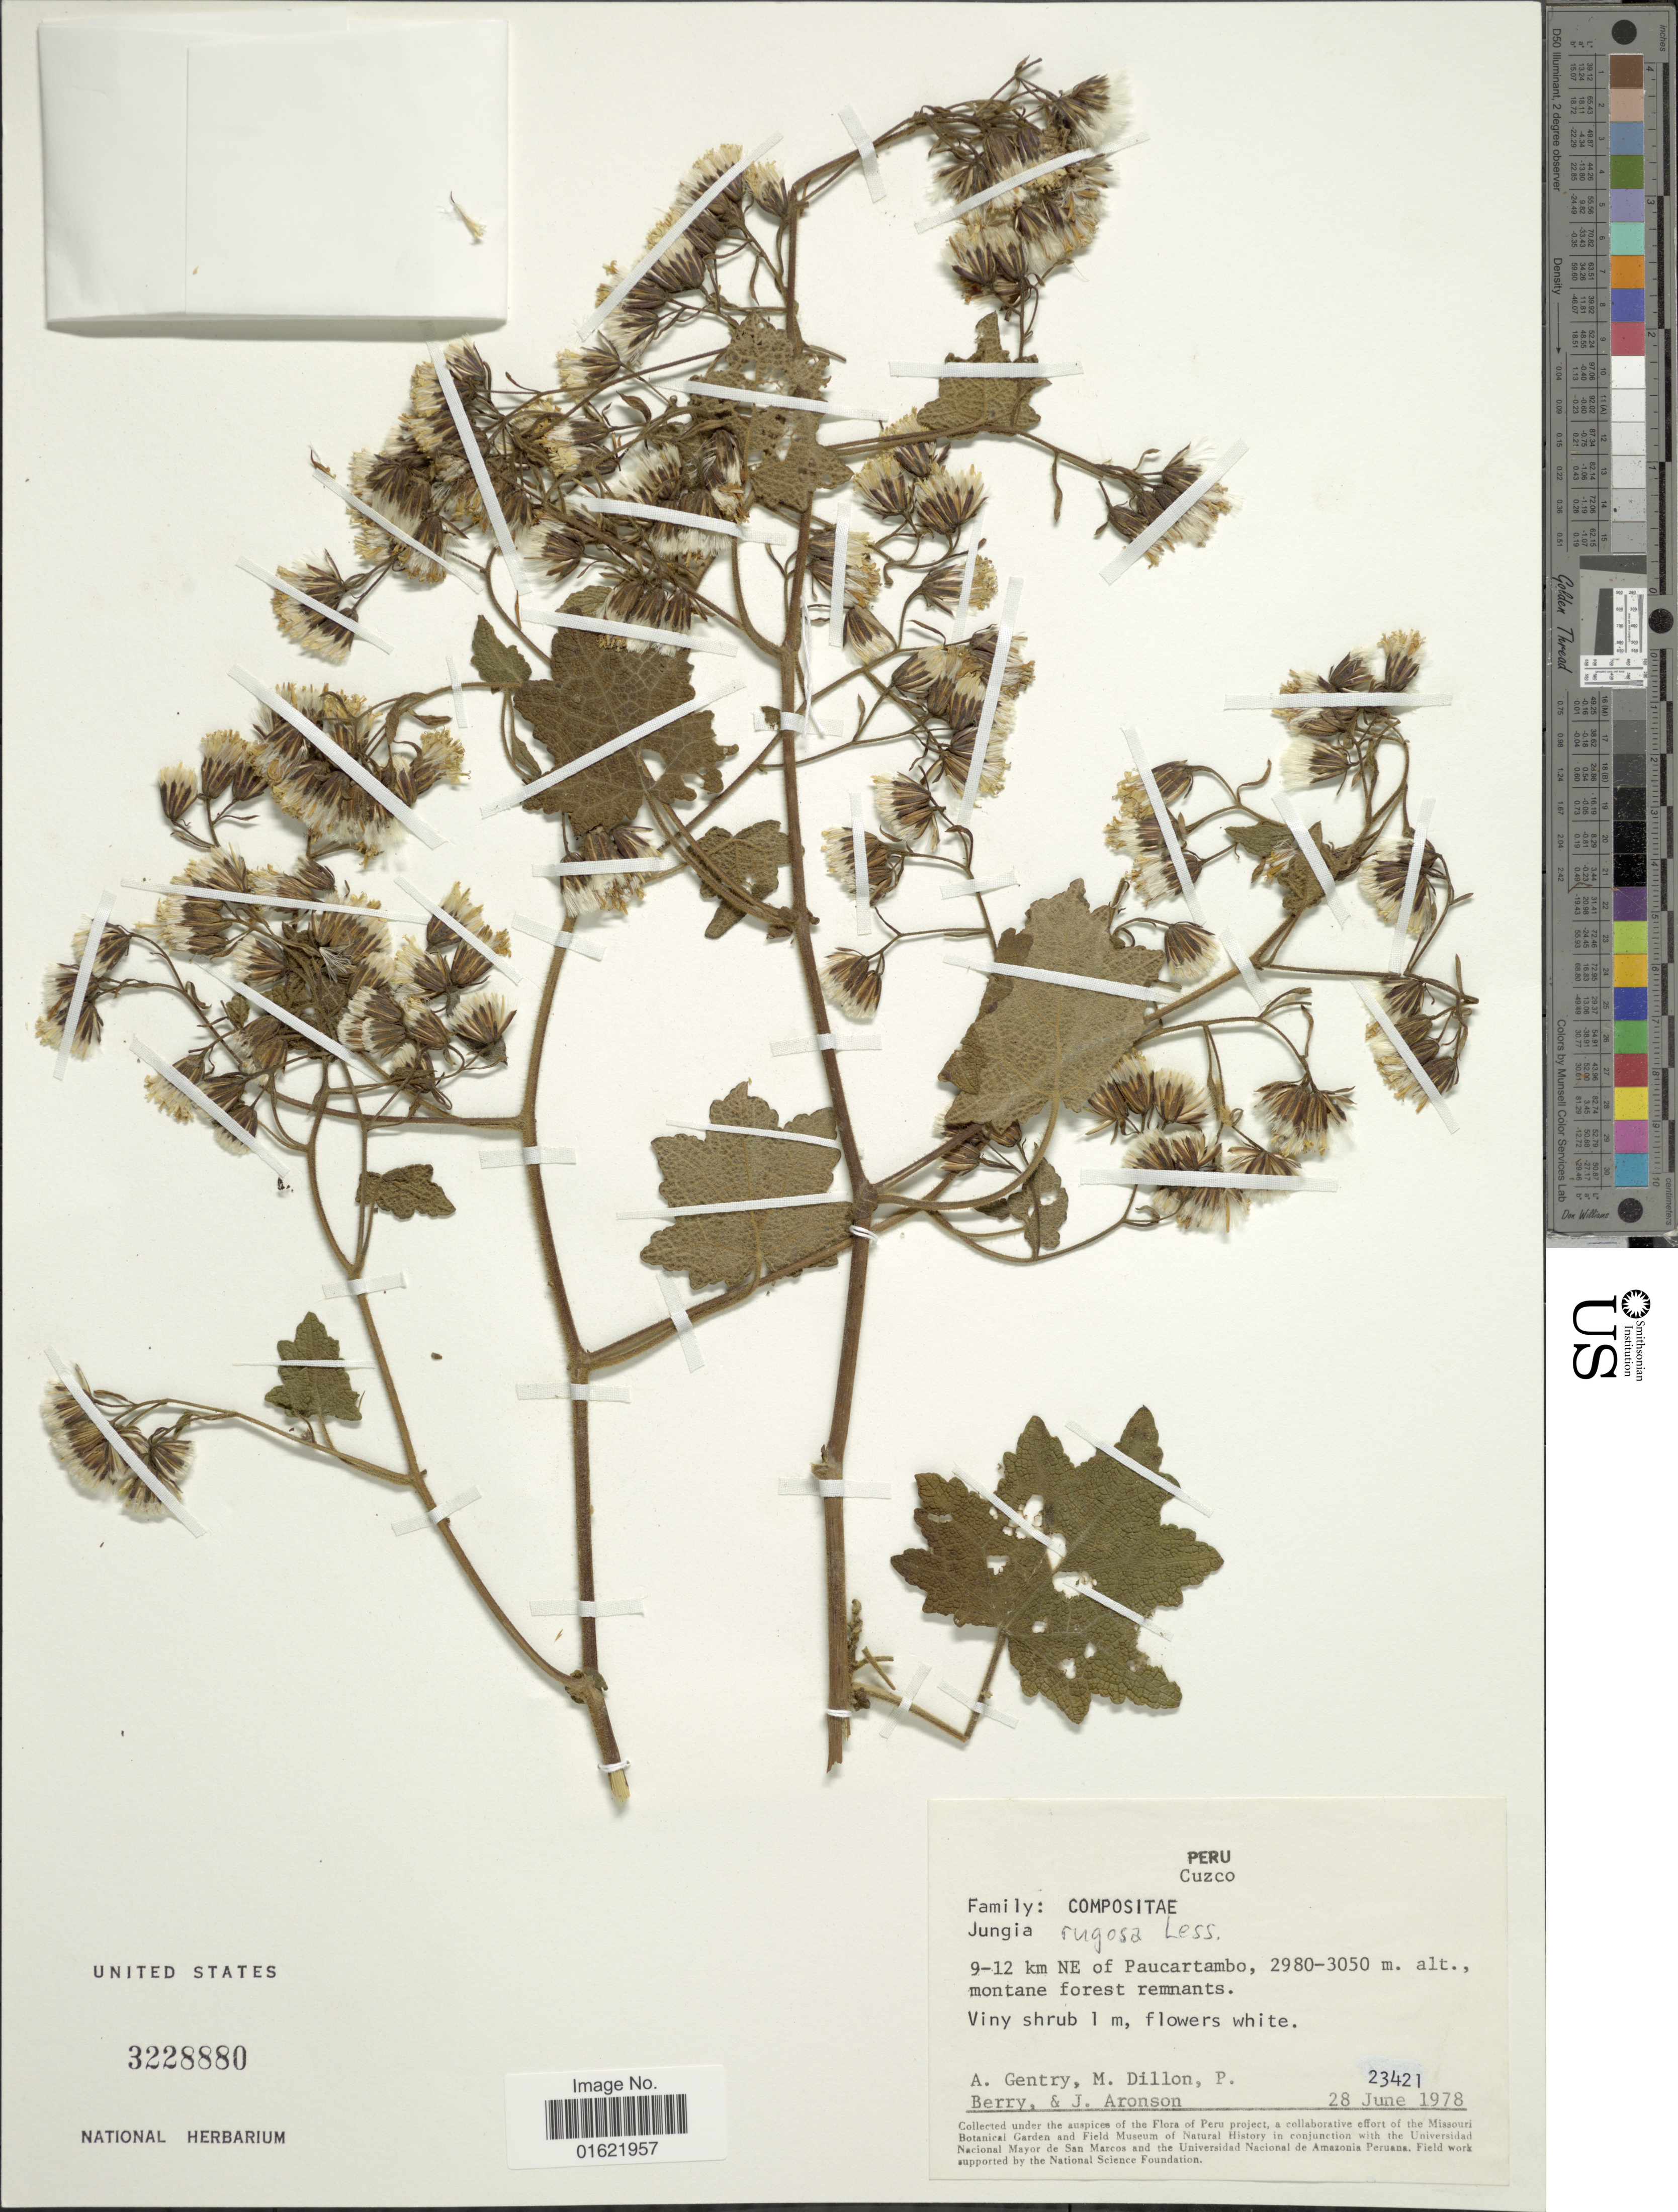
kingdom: Plantae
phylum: Tracheophyta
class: Magnoliopsida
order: Asterales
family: Asteraceae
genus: Jungia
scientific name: Jungia rugosa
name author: Less.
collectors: A. H. Gentry, M. O. Dillon, P. Berry & J. Aronson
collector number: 23421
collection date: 1978-06-28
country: Peru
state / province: Cusco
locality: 9-12 km Ne of Paucartamb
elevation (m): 2980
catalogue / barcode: US 3228880